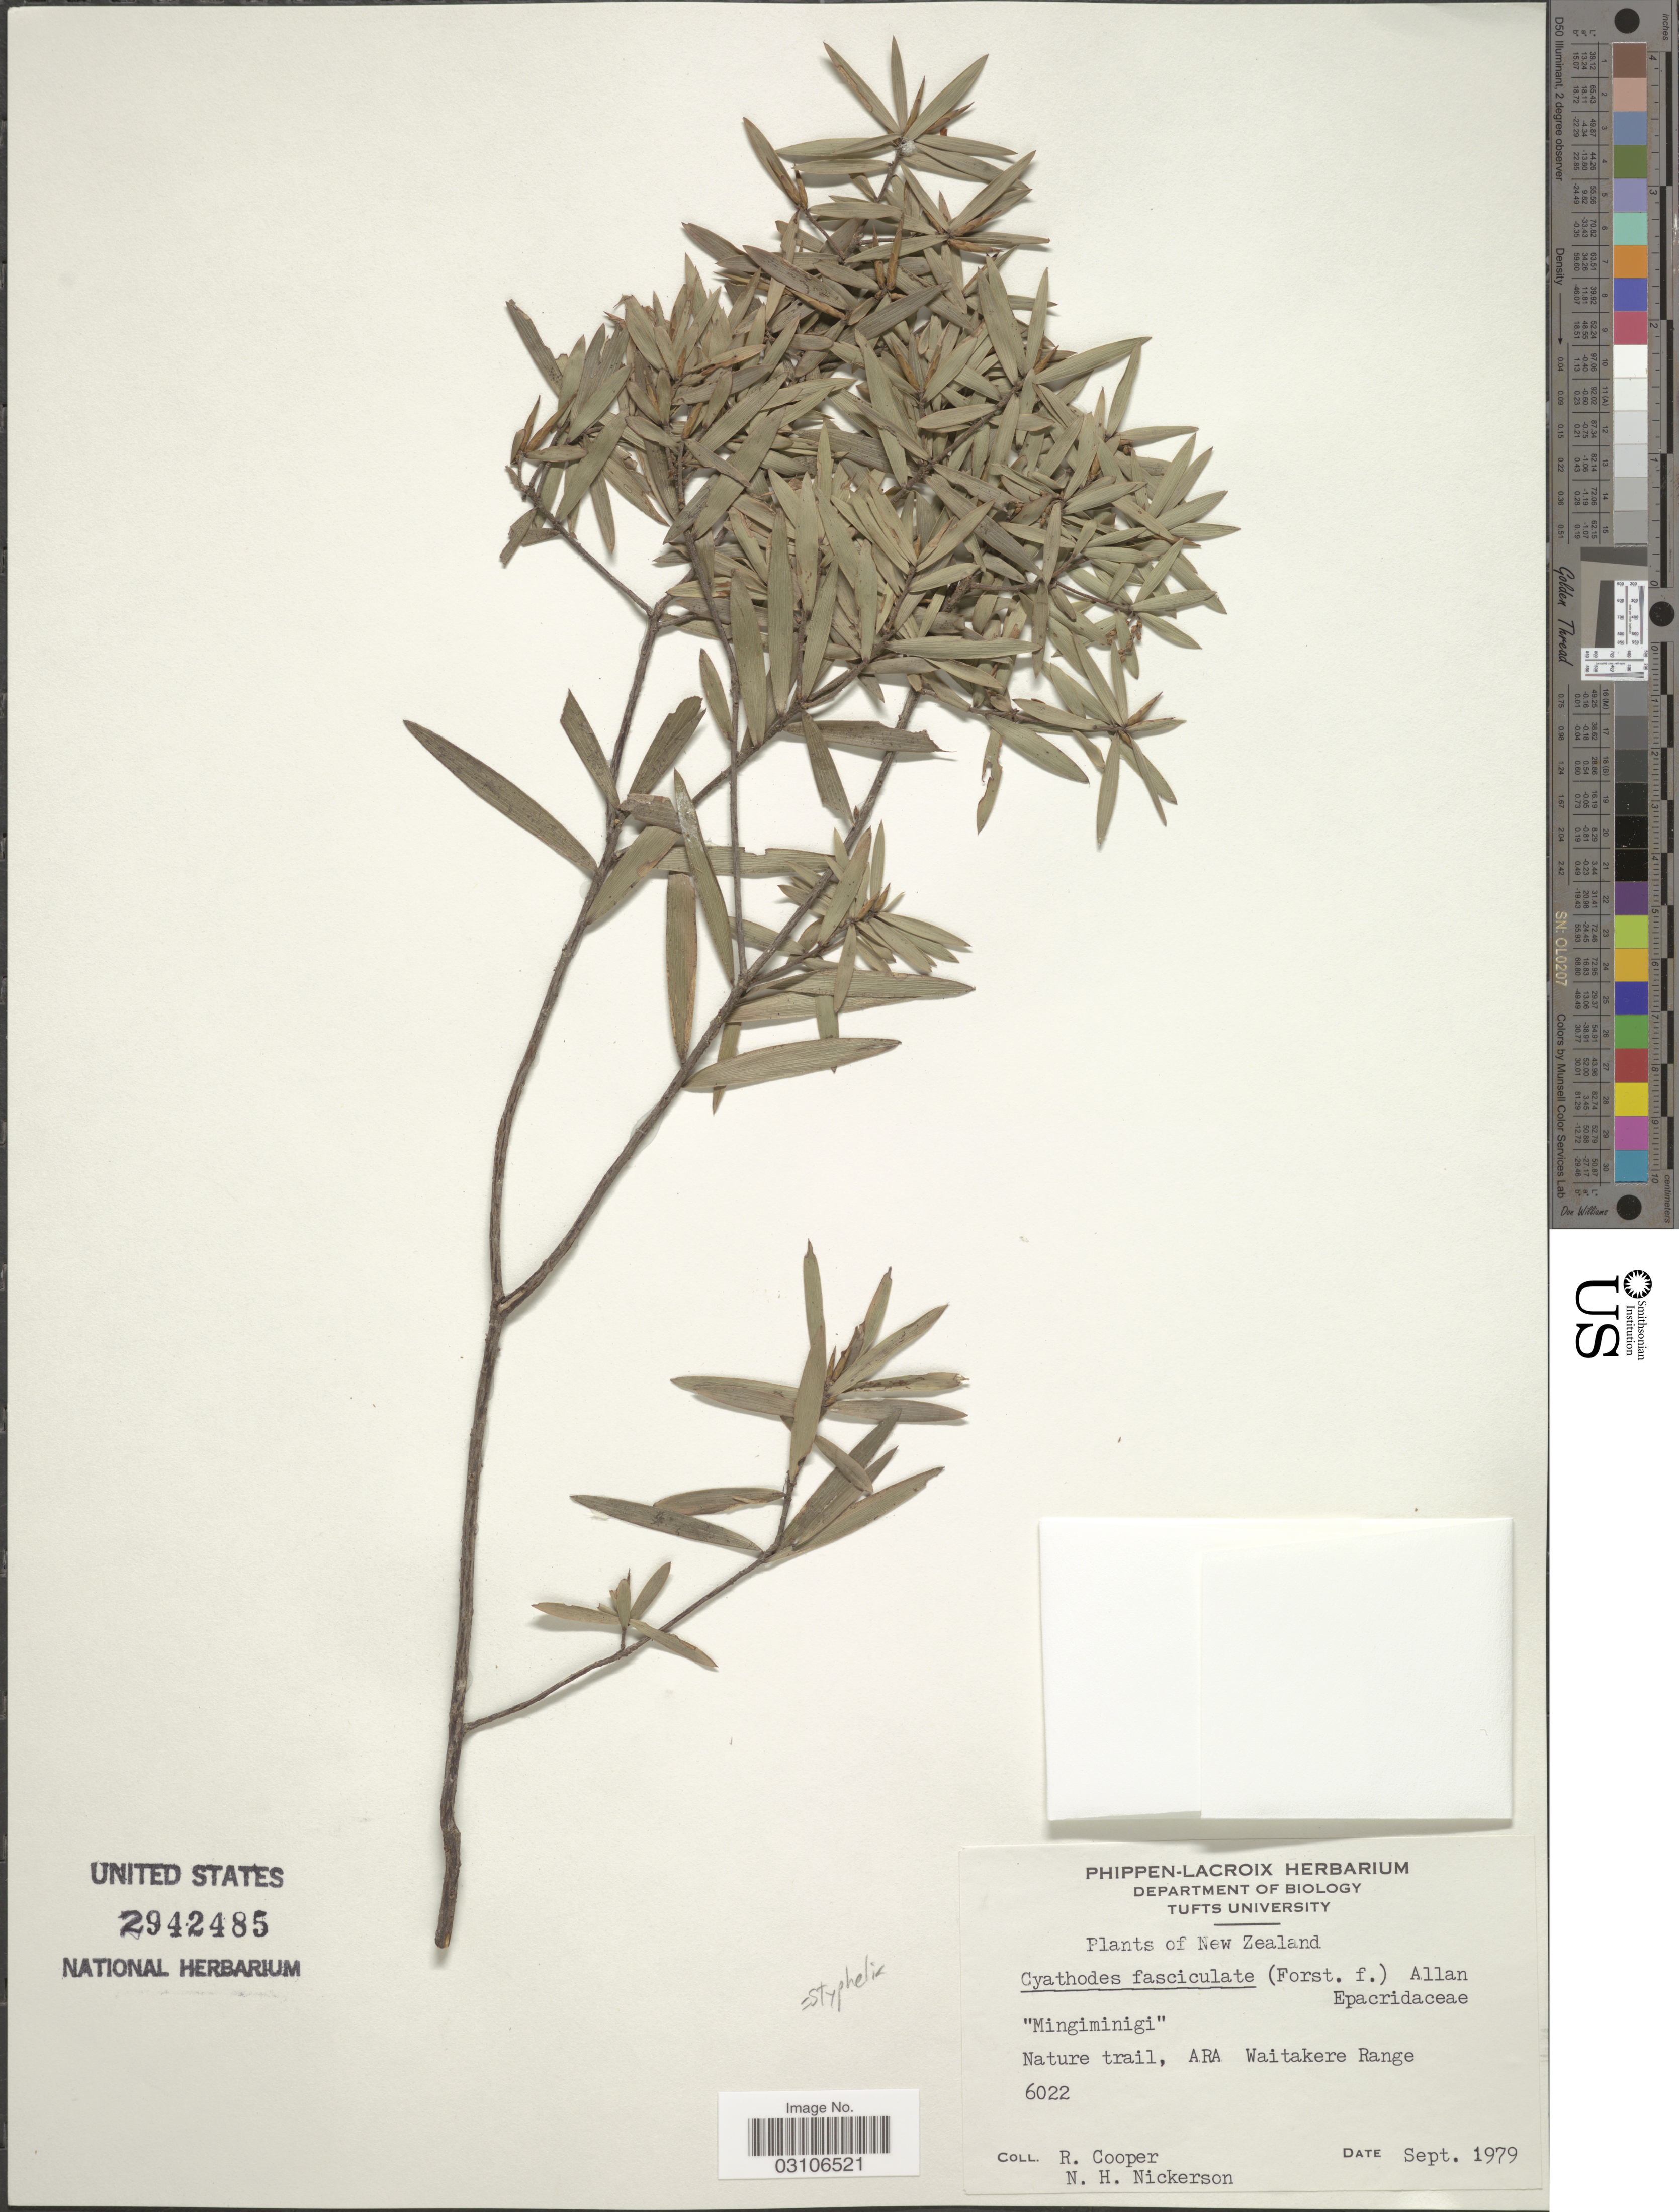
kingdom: Plantae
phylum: Tracheophyta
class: Magnoliopsida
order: Ericales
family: Ericaceae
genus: Styphelia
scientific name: Styphelia fasciculata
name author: (G. Forst.) Sleumer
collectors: R. Cooper & N. Nickerson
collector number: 6022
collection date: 1979-09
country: New Zealand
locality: Nature trail, ARA Waitakere Range.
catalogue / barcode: US 2942485